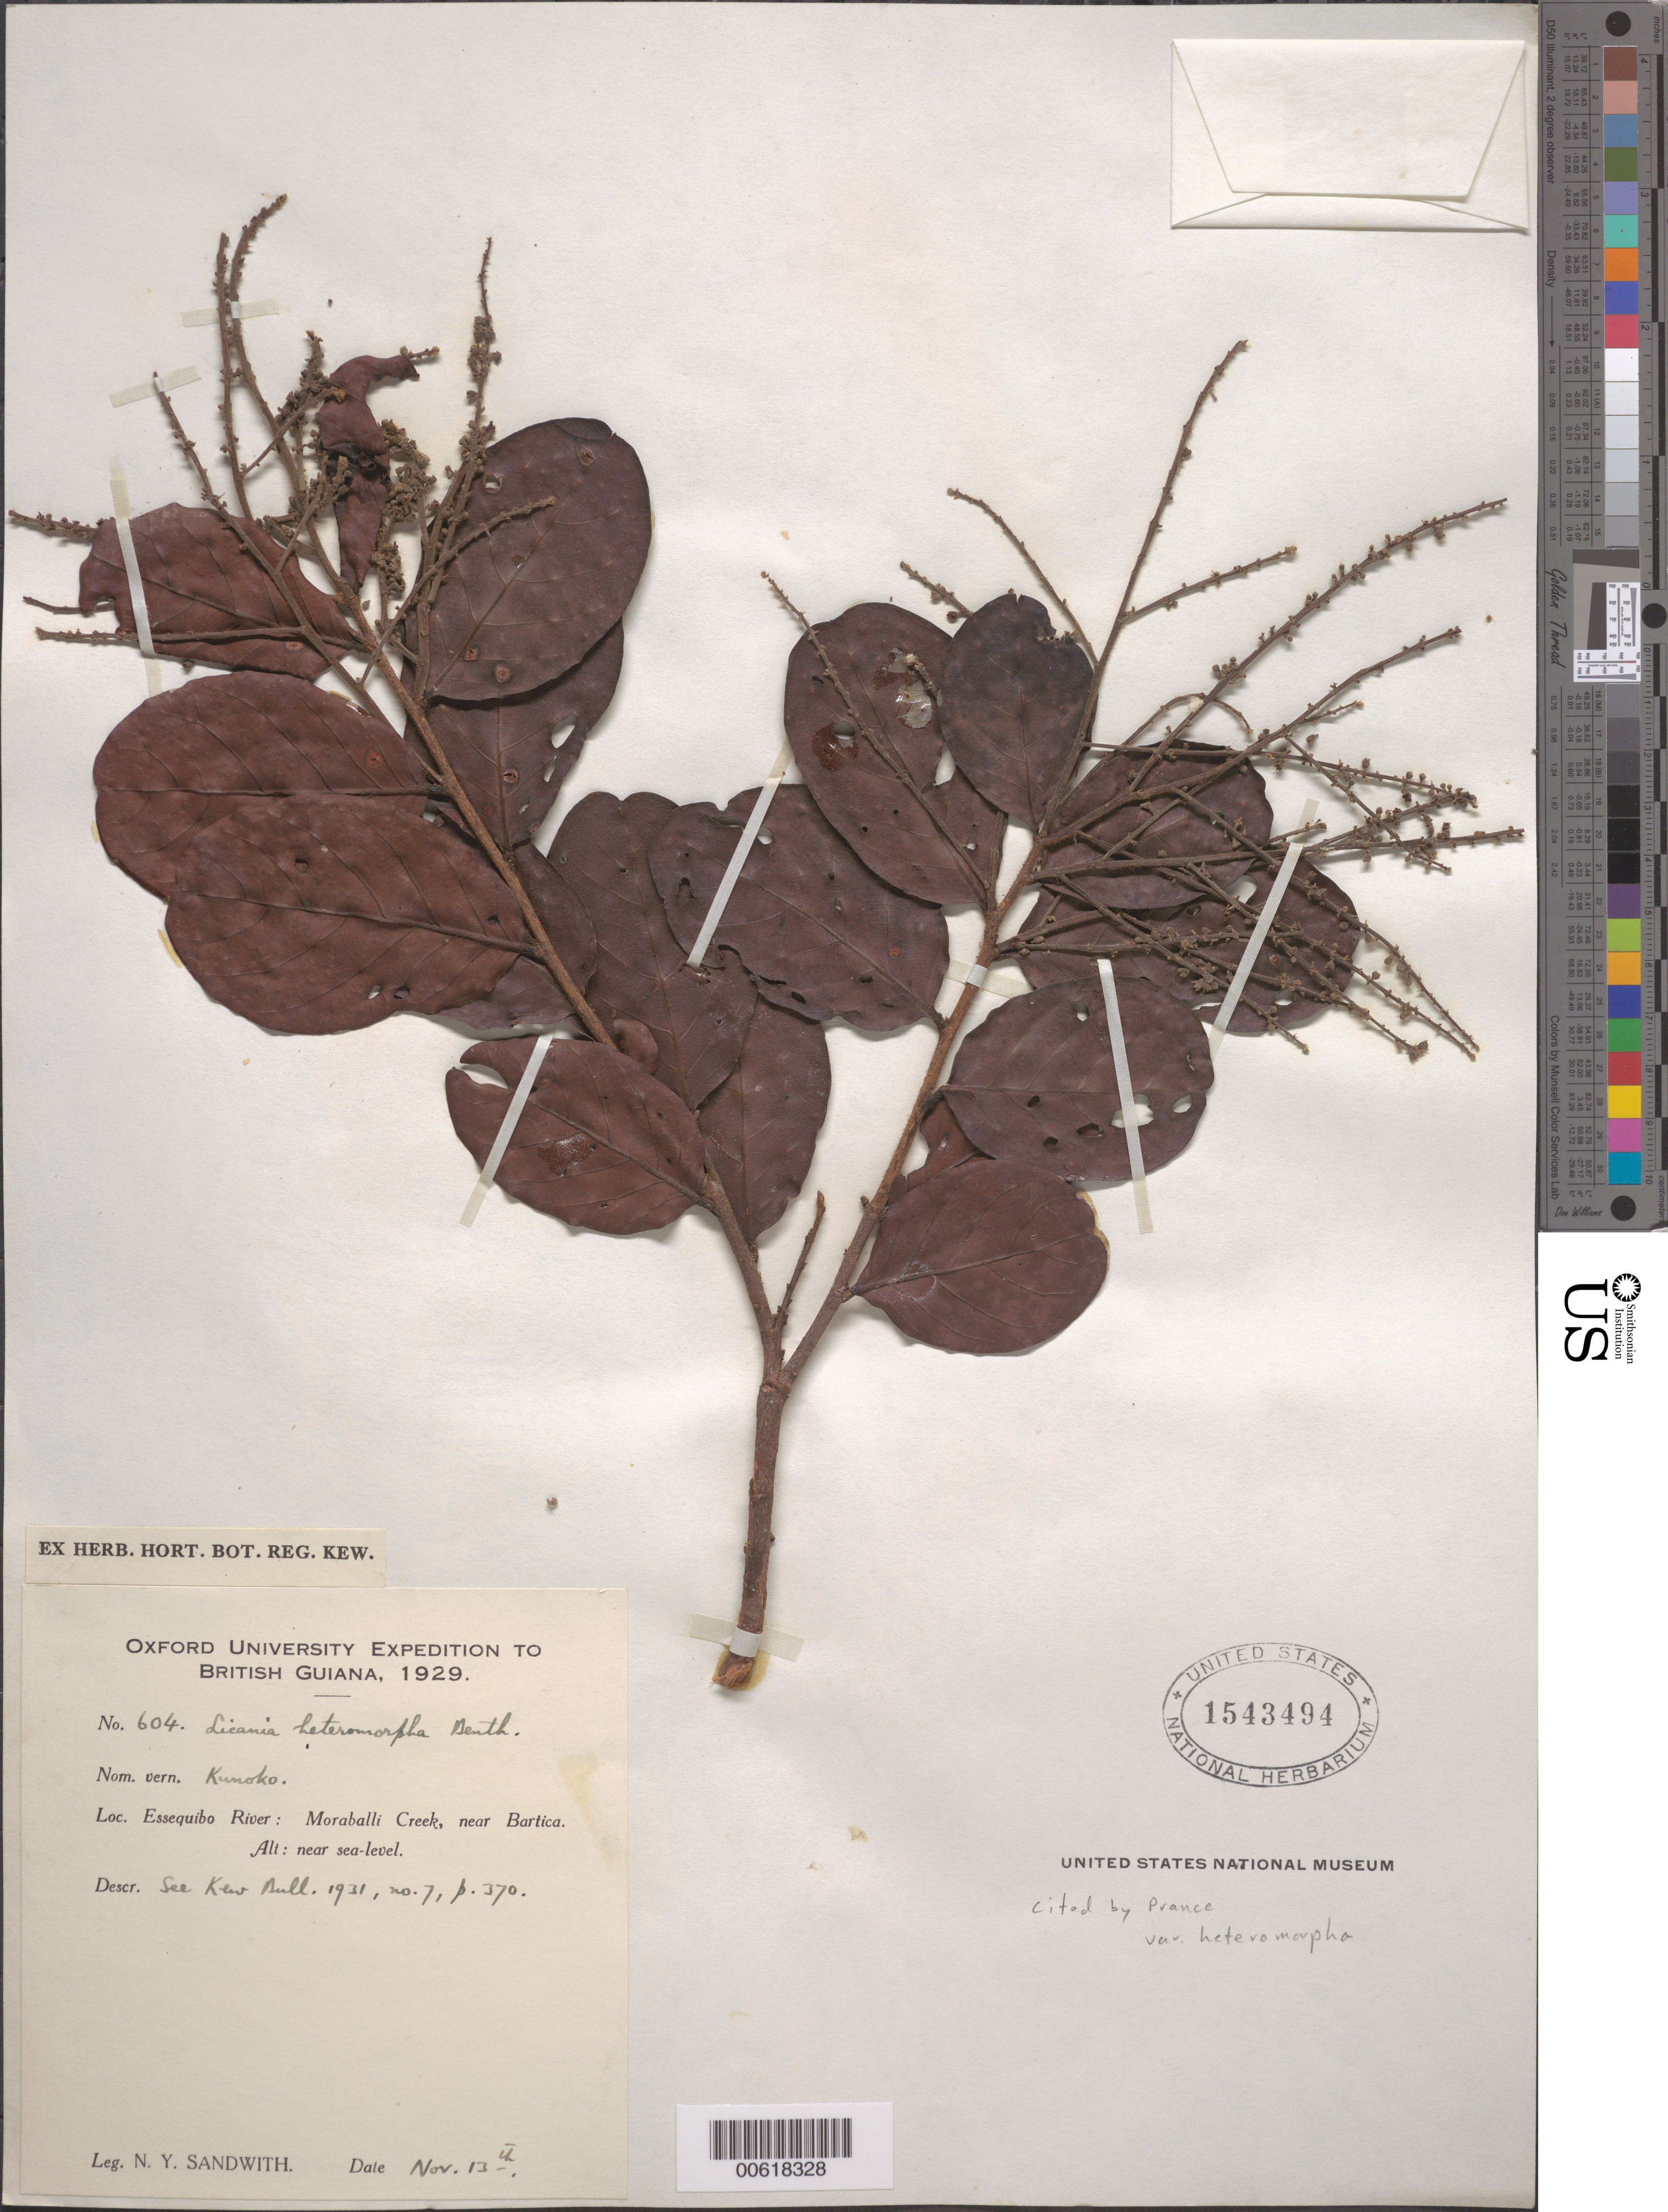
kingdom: Plantae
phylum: Tracheophyta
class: Magnoliopsida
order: Malpighiales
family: Chrysobalanaceae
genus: Hymenopus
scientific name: Hymenopus heteromorphus var. heteromorphus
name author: (Benth.) Sothers & Prance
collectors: N. Y. Sandwith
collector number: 604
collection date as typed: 13-Nov-29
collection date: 1929-11-13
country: Guyana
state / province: U. Demerara-Berbice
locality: Moraballi Creek, Essequibo R., near Bartica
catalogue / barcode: US 1543494